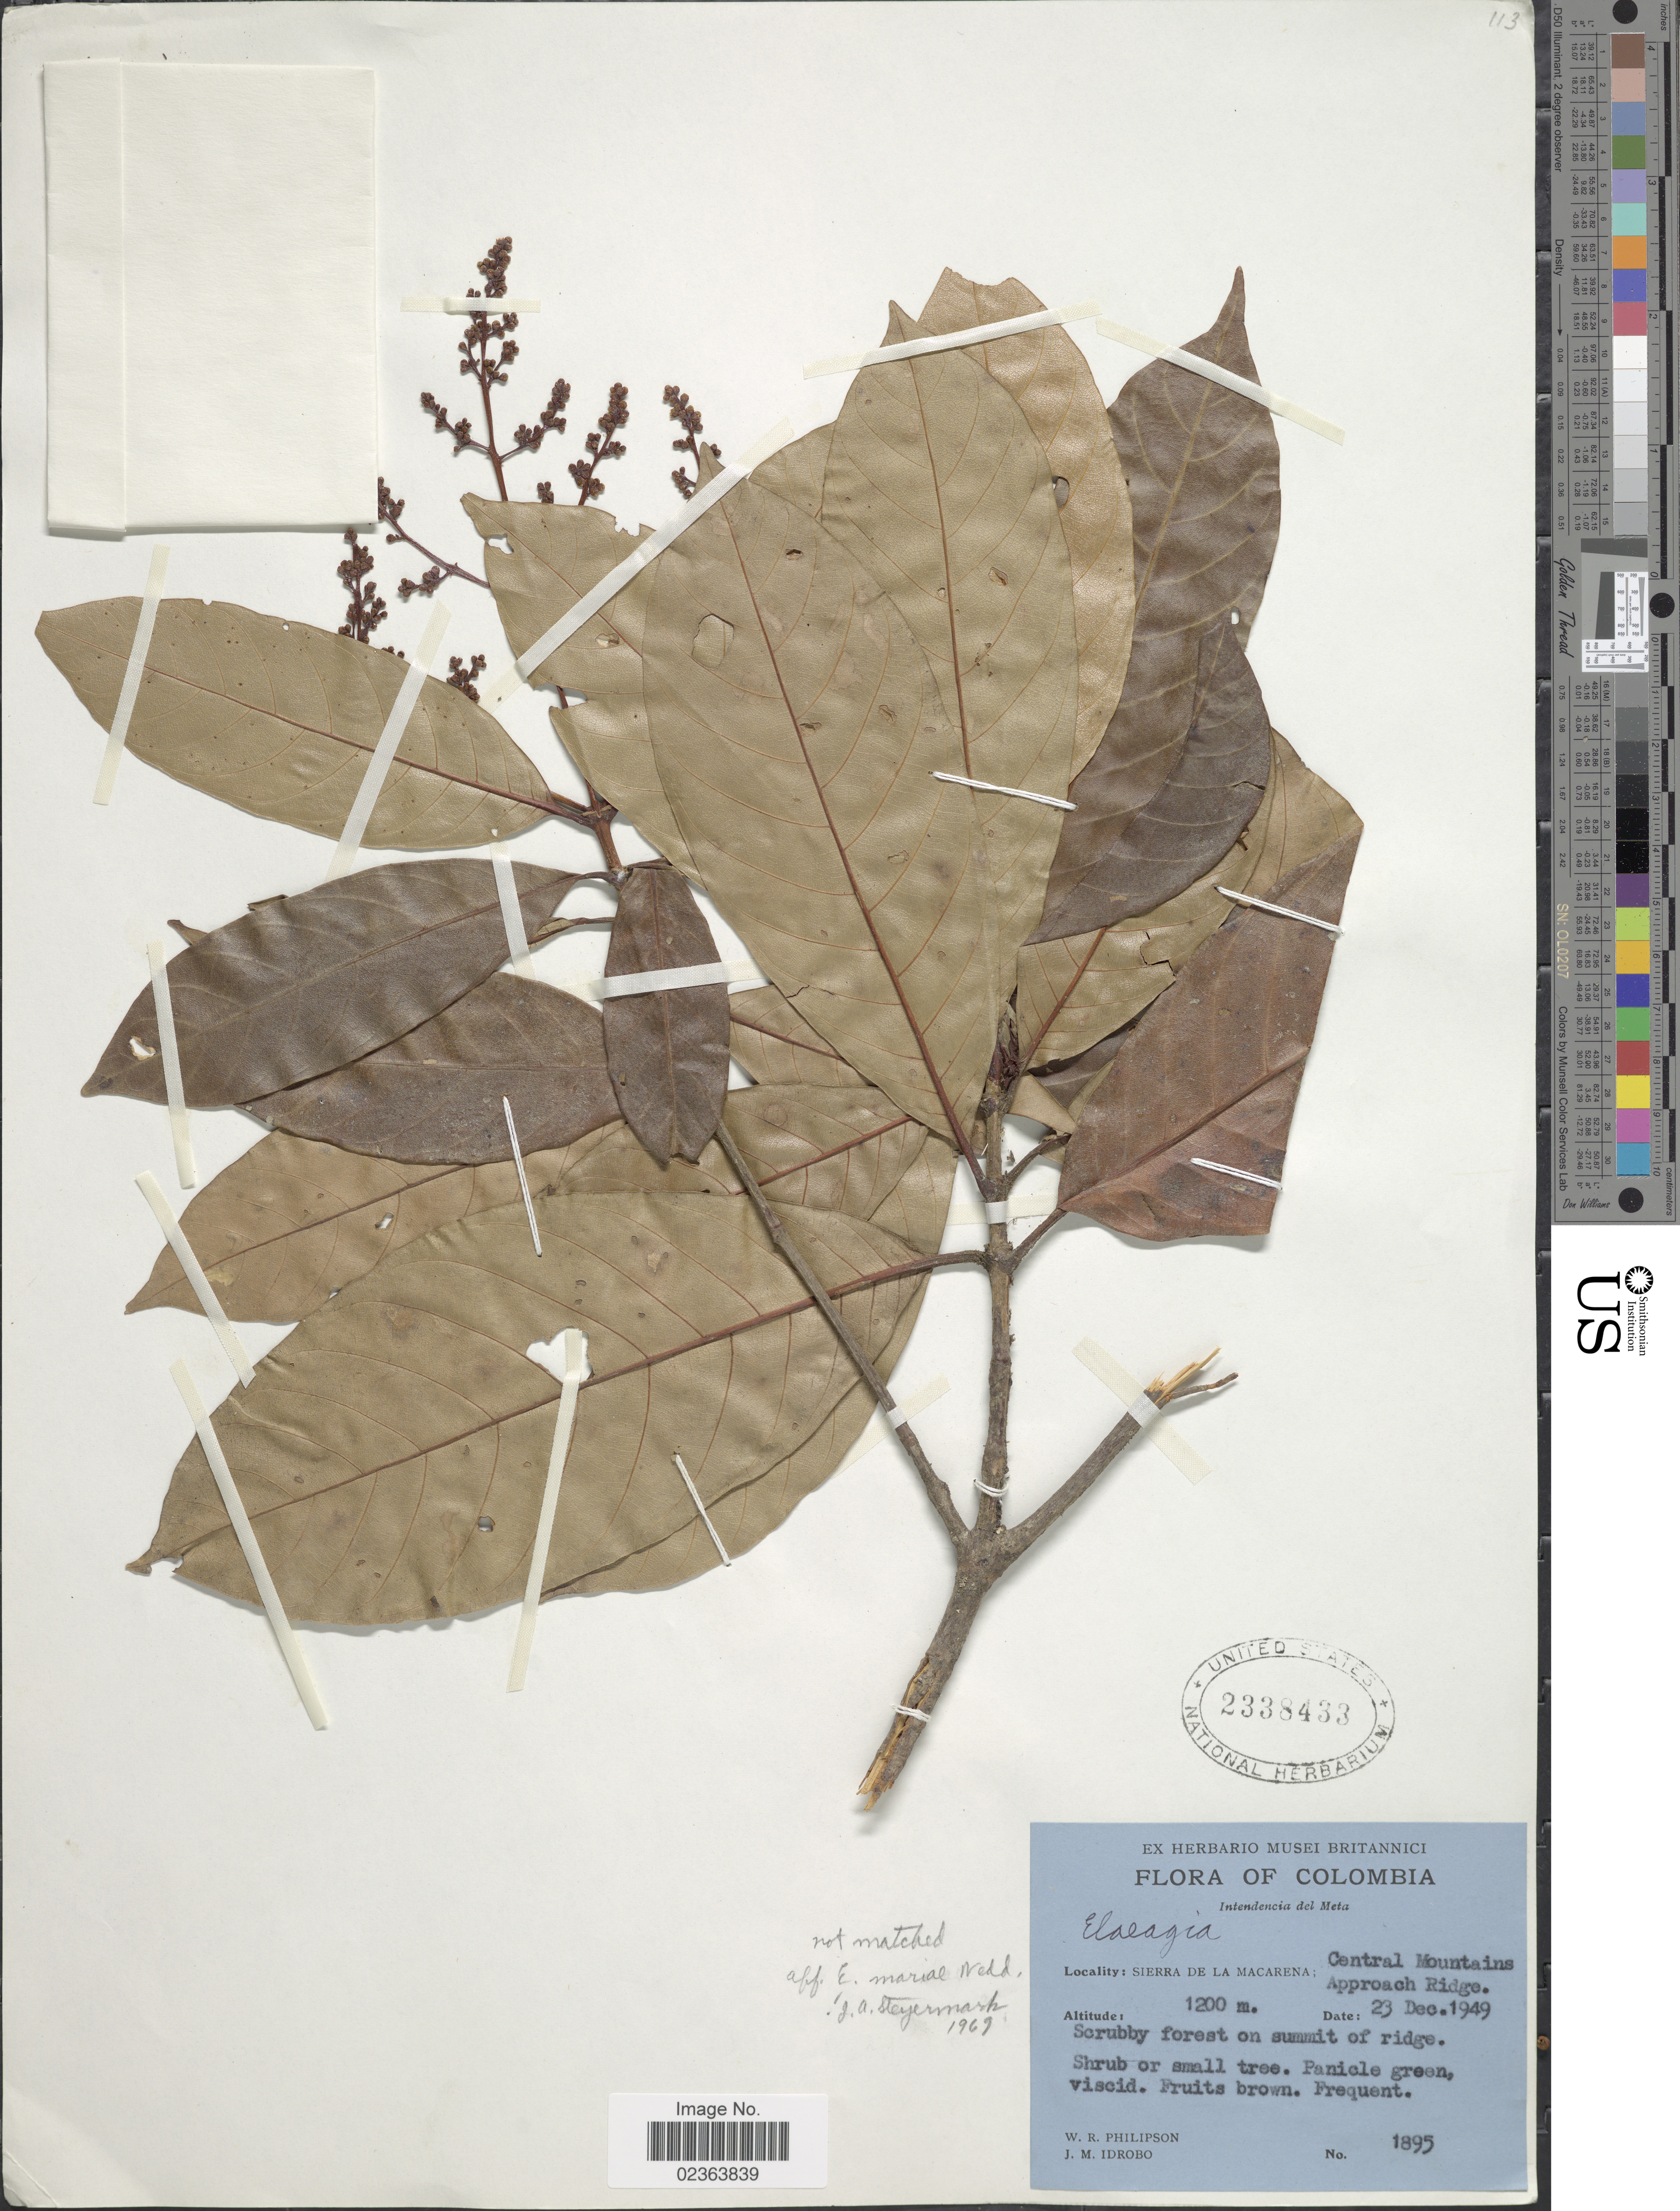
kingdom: Plantae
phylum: Tracheophyta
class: Magnoliopsida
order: Gentianales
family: Rubiaceae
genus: Elaeagia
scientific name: Elaeagia mariae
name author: Wedd.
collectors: W. R. Philipson & J. M. Idrobo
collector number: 1895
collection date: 1949-12-23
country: Colombia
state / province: Meta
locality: Intendencia del Meta, Sierra de la Macarena, Central Mountains, Approach Ridge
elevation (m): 1200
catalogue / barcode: US 2338433